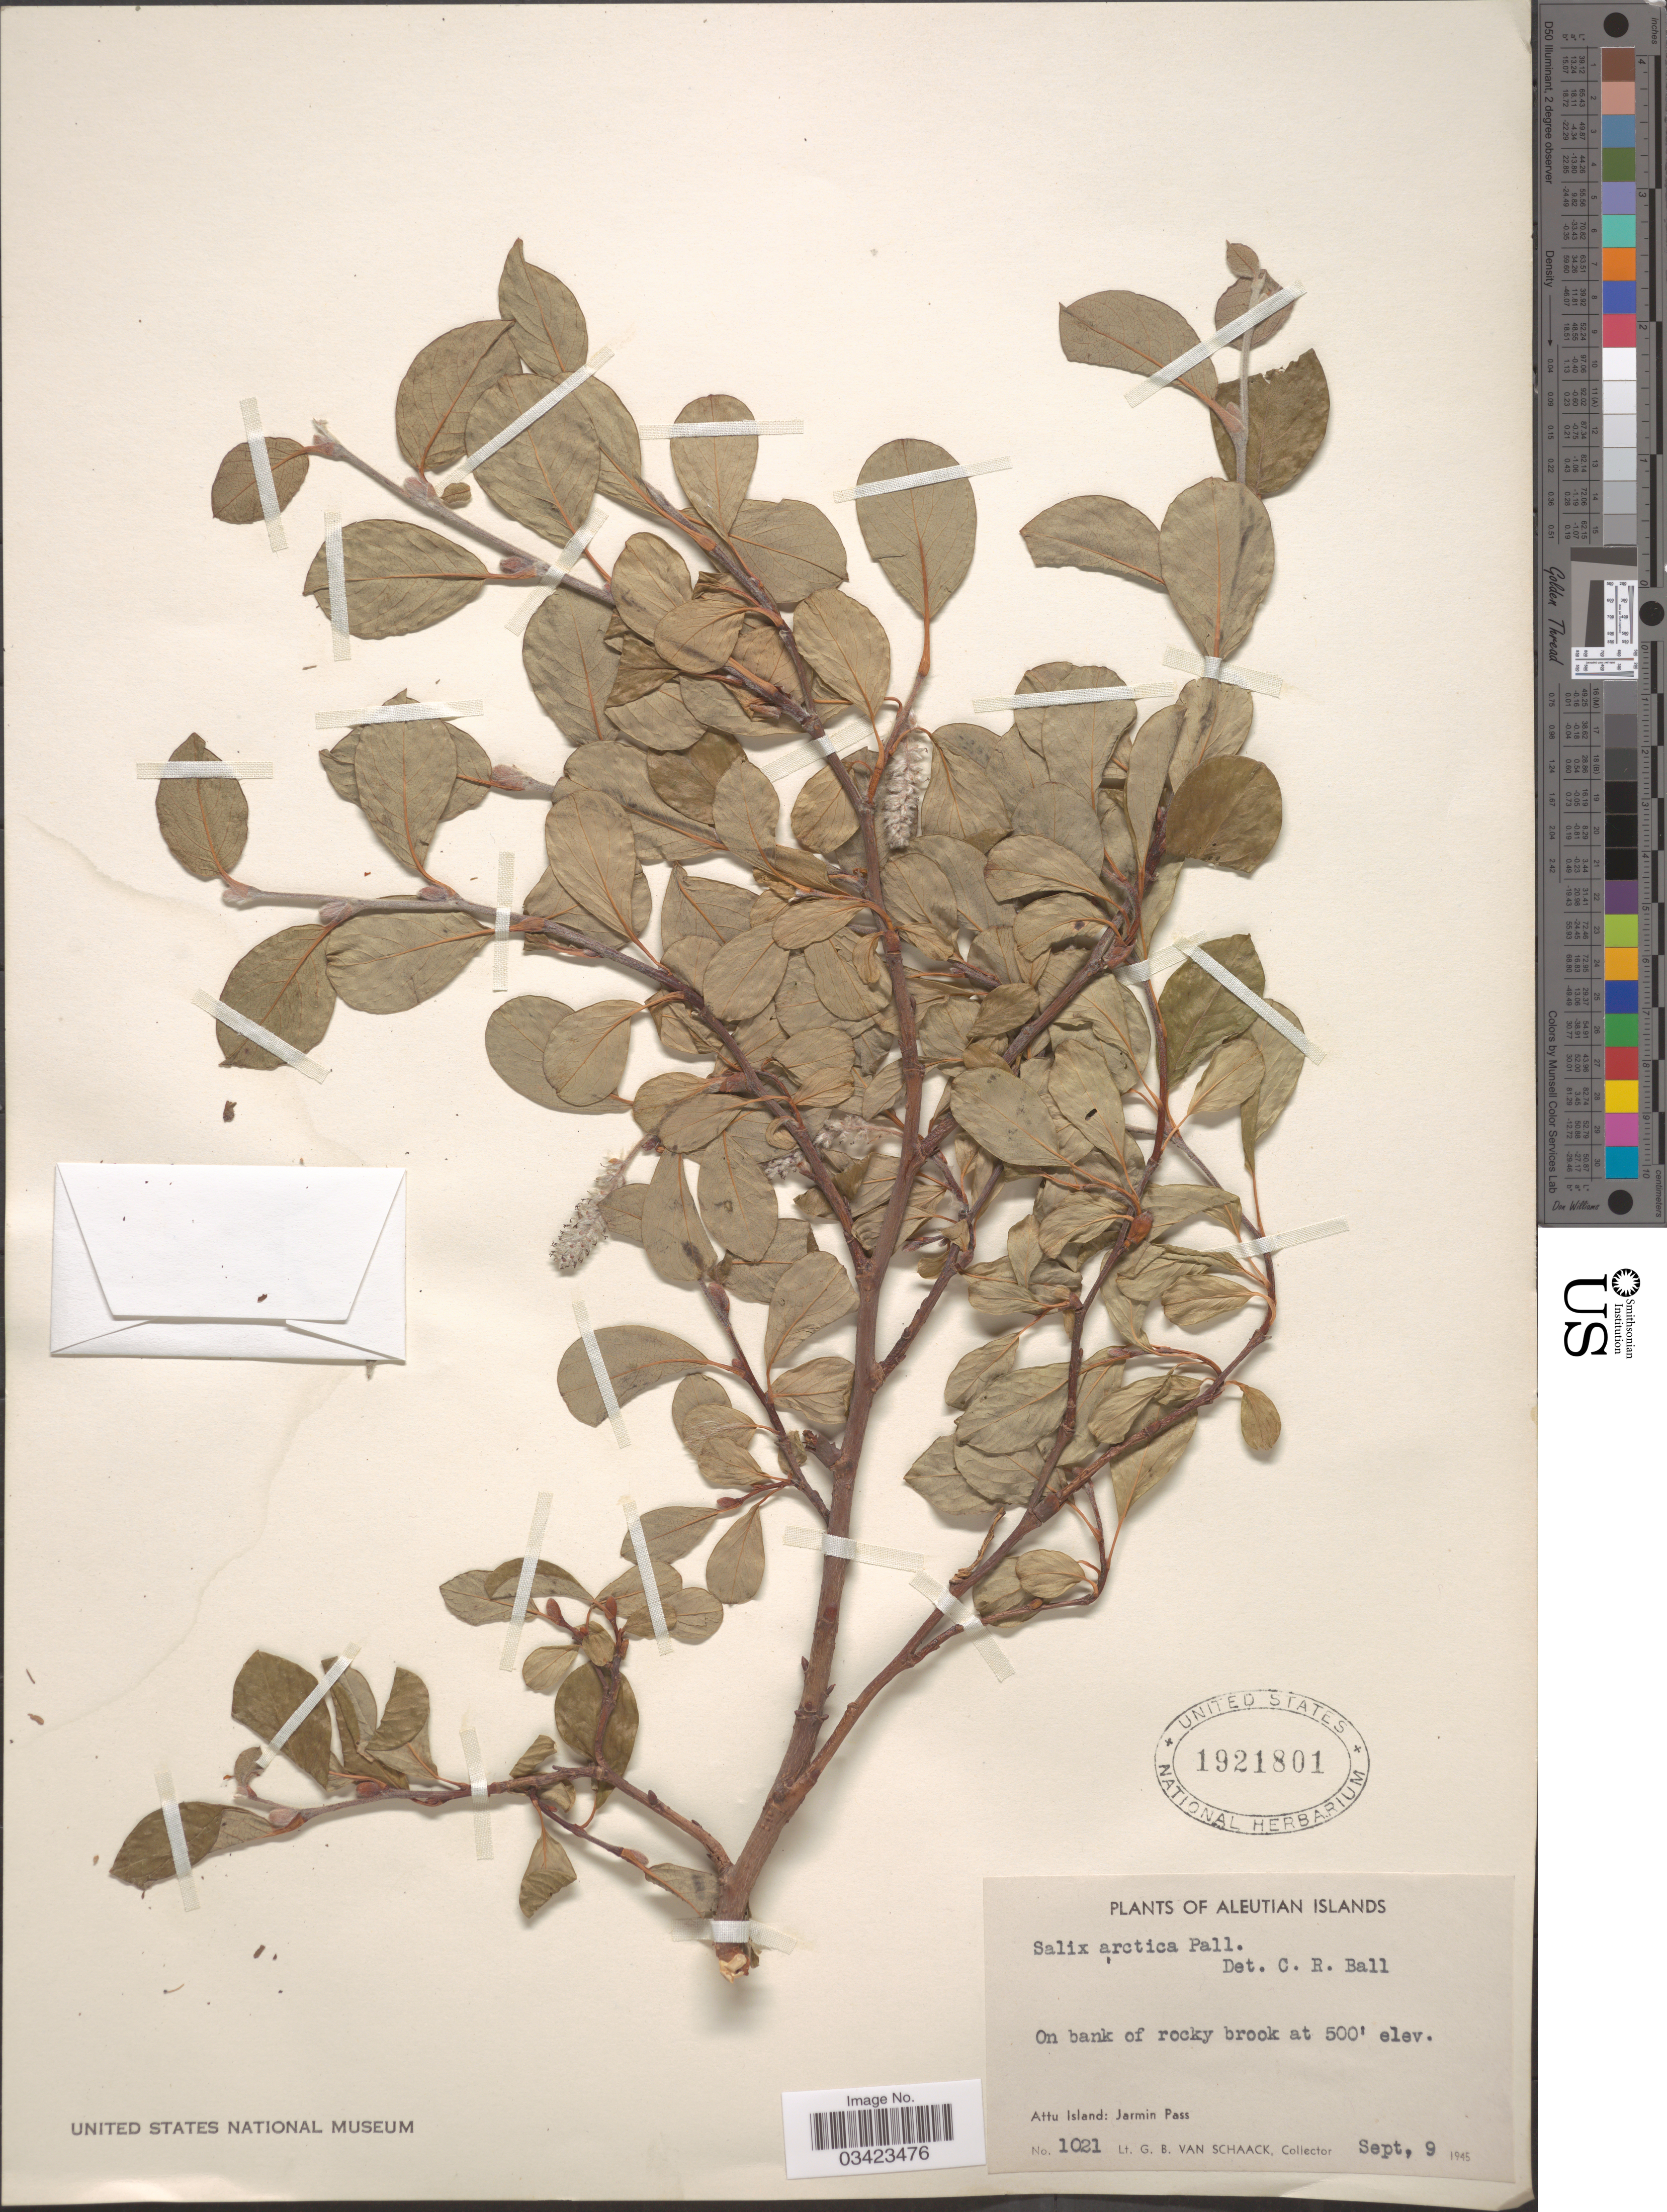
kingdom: Plantae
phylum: Tracheophyta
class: Magnoliopsida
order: Malpighiales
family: Salicaceae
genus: Salix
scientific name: Salix arctica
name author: Pall.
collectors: G. Van Schaack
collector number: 1021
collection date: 1945-09-09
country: United States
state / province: Alaska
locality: Aleutian Islands. Attu Island: Jarmin Pass.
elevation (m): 152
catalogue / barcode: US 1921801